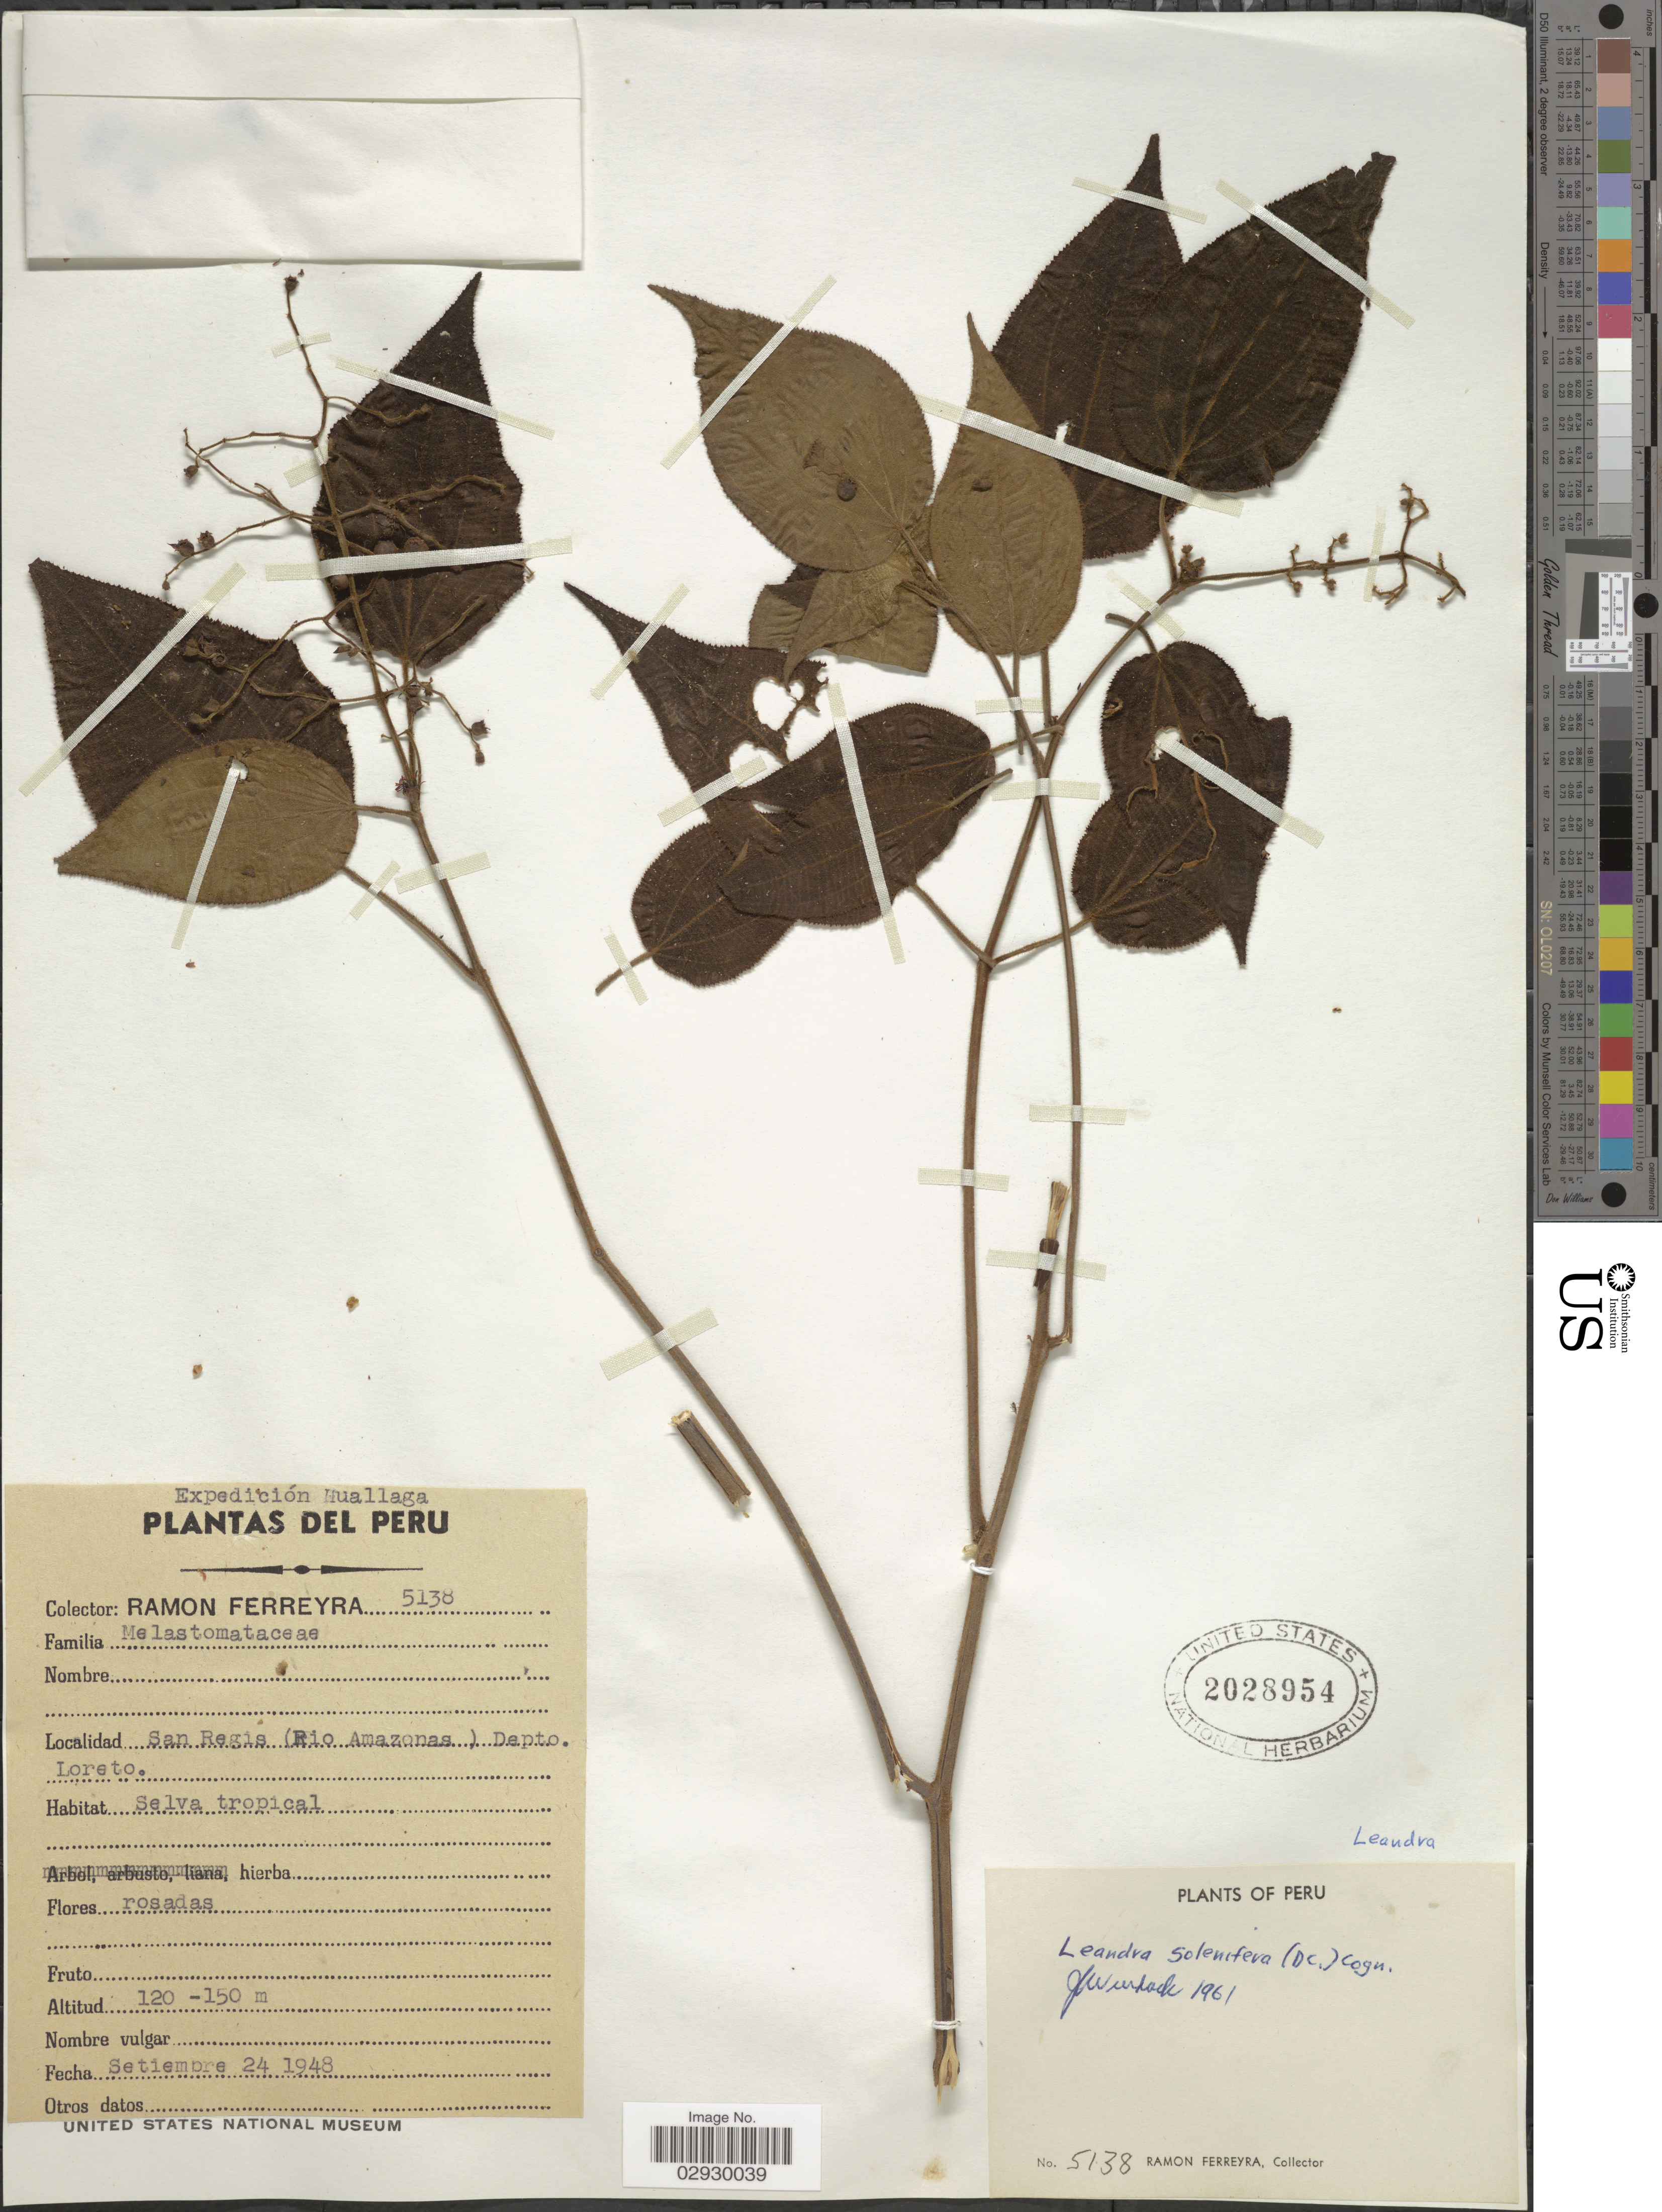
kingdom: Plantae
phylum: Tracheophyta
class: Magnoliopsida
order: Myrtales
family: Melastomataceae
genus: Leandra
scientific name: Leandra solenifera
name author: Cogn.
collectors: R. A. Ferreyra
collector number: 5138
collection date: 1948-09-24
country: Peru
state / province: Loreto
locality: San Regis (Rio Amazonas), Depto. Loreto.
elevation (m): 120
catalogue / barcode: US 2028954